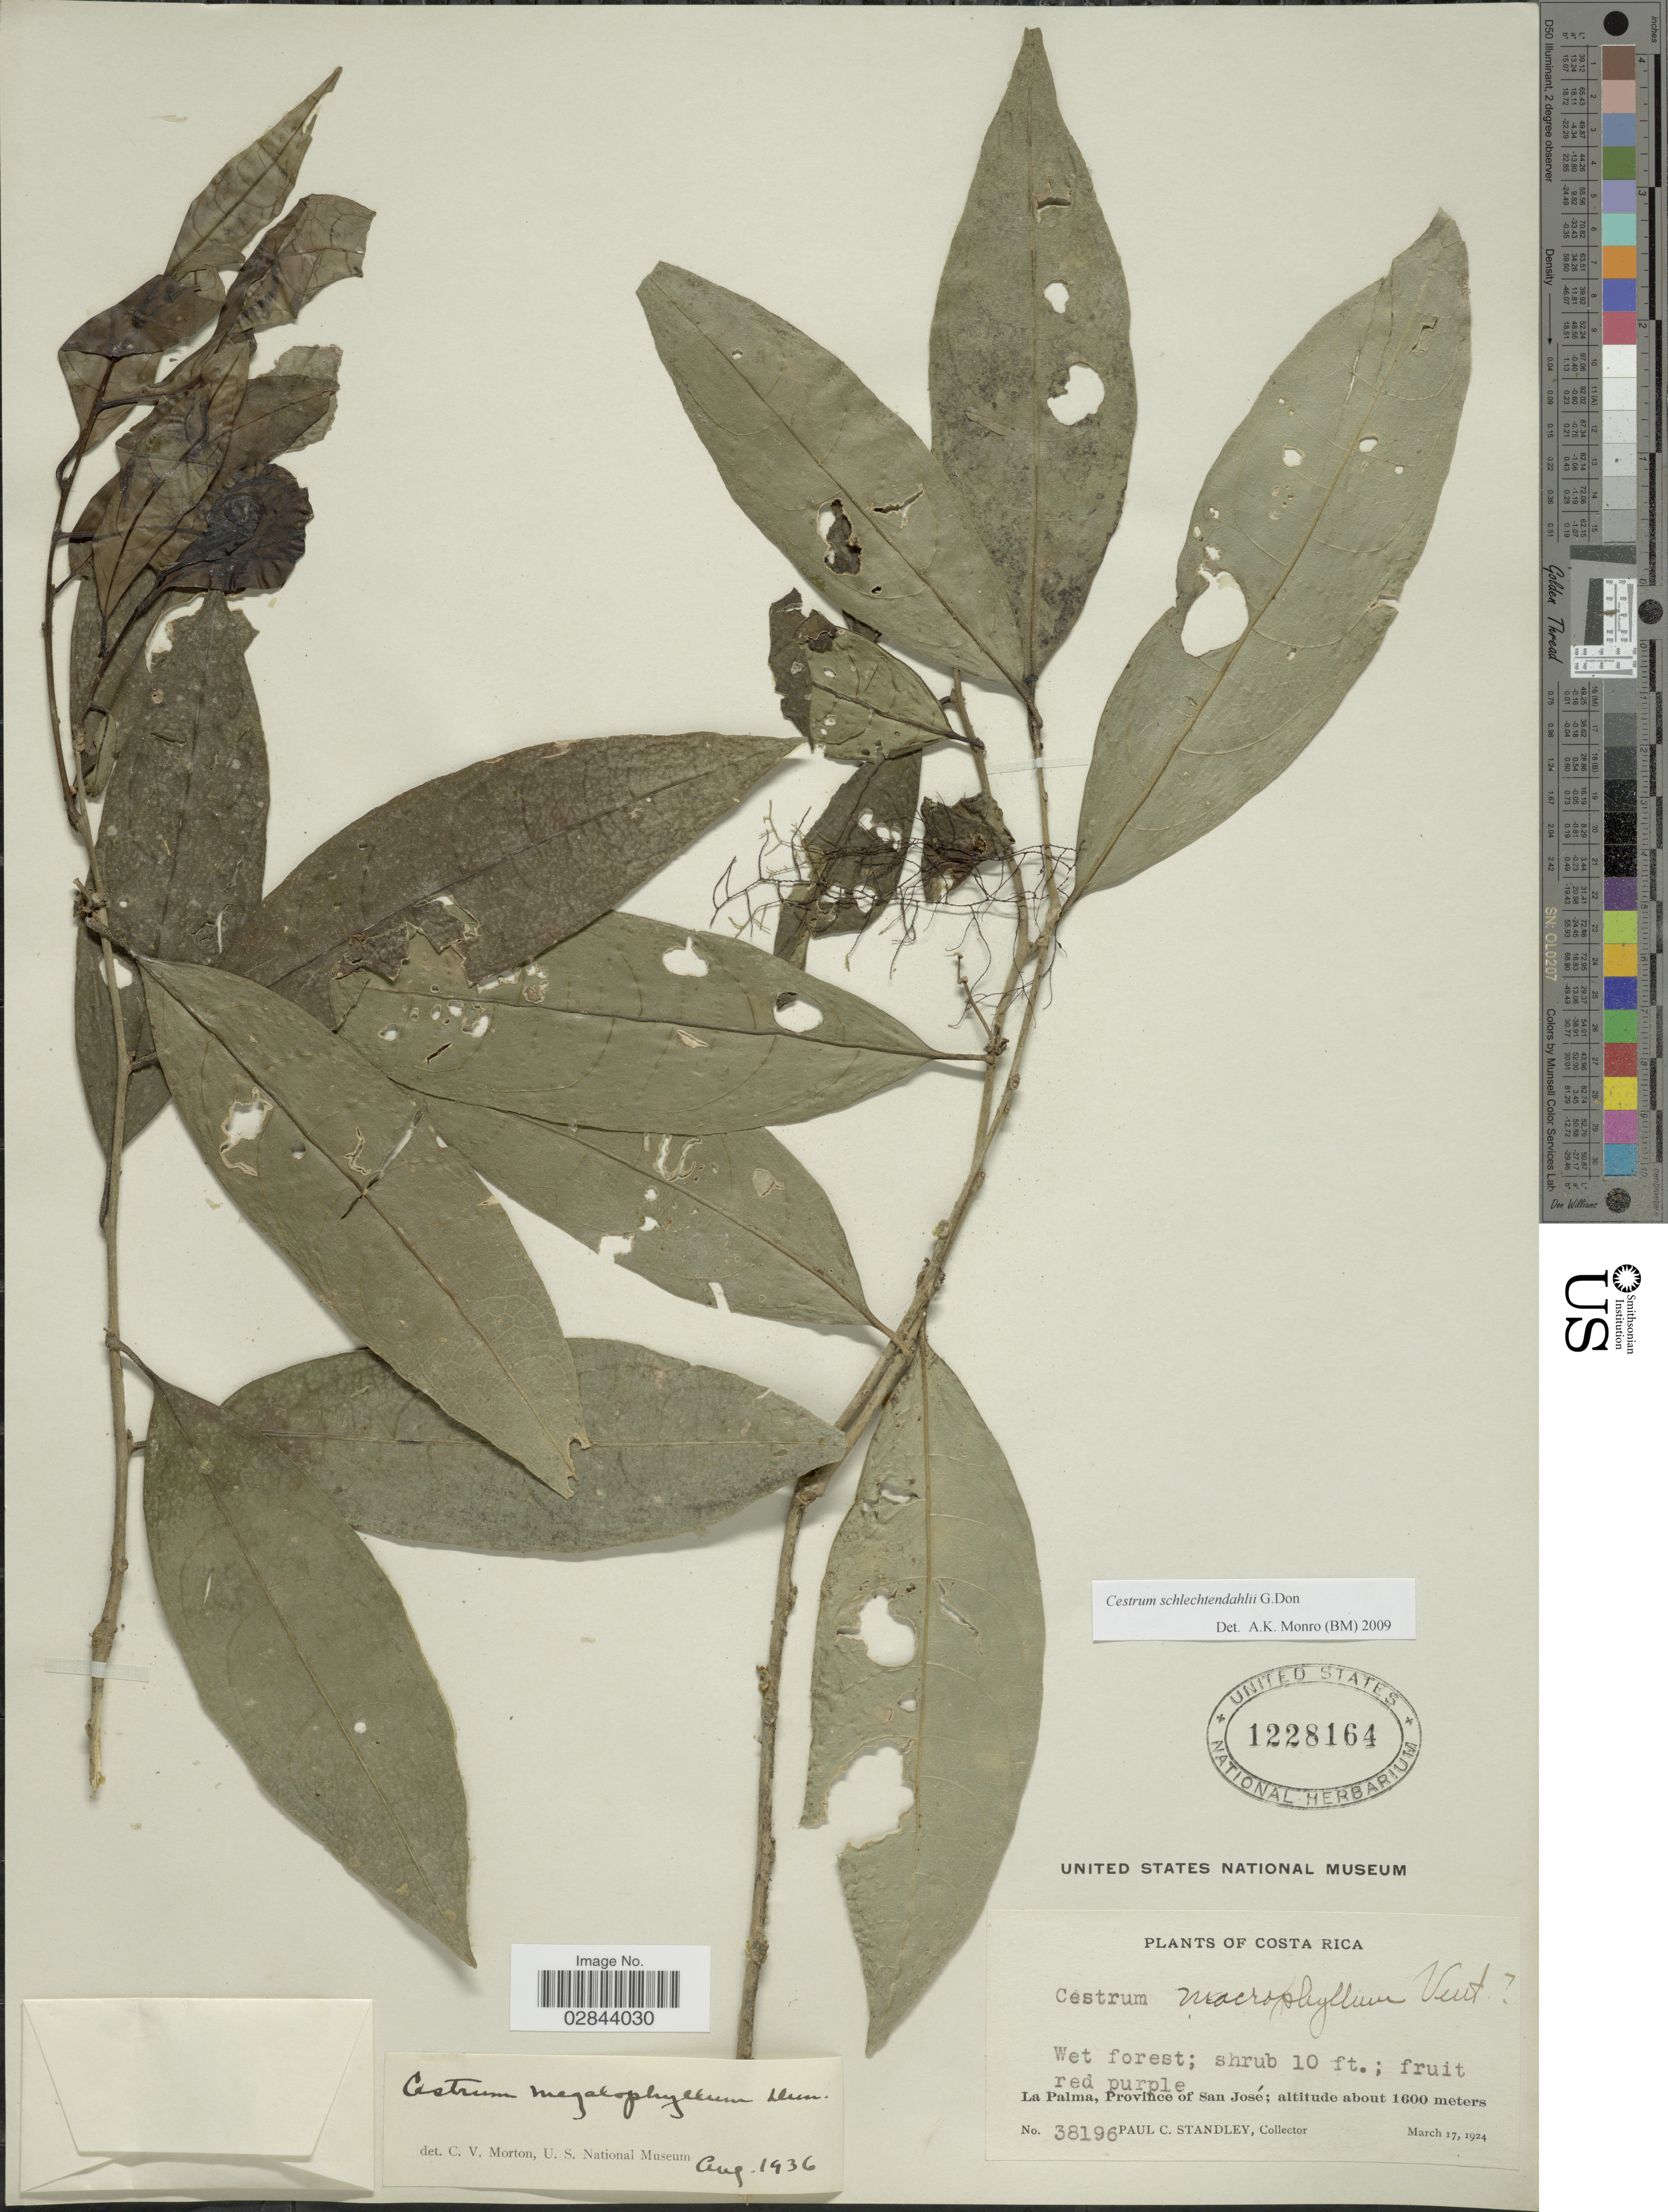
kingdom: Plantae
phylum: Tracheophyta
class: Magnoliopsida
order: Solanales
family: Solanaceae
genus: Cestrum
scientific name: Cestrum schlechtendahlii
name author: G. Don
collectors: P. C. Standley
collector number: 38196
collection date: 1924-03-17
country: Costa Rica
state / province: San José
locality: La Palma, Province of San José.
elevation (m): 1600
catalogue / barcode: US 1228164